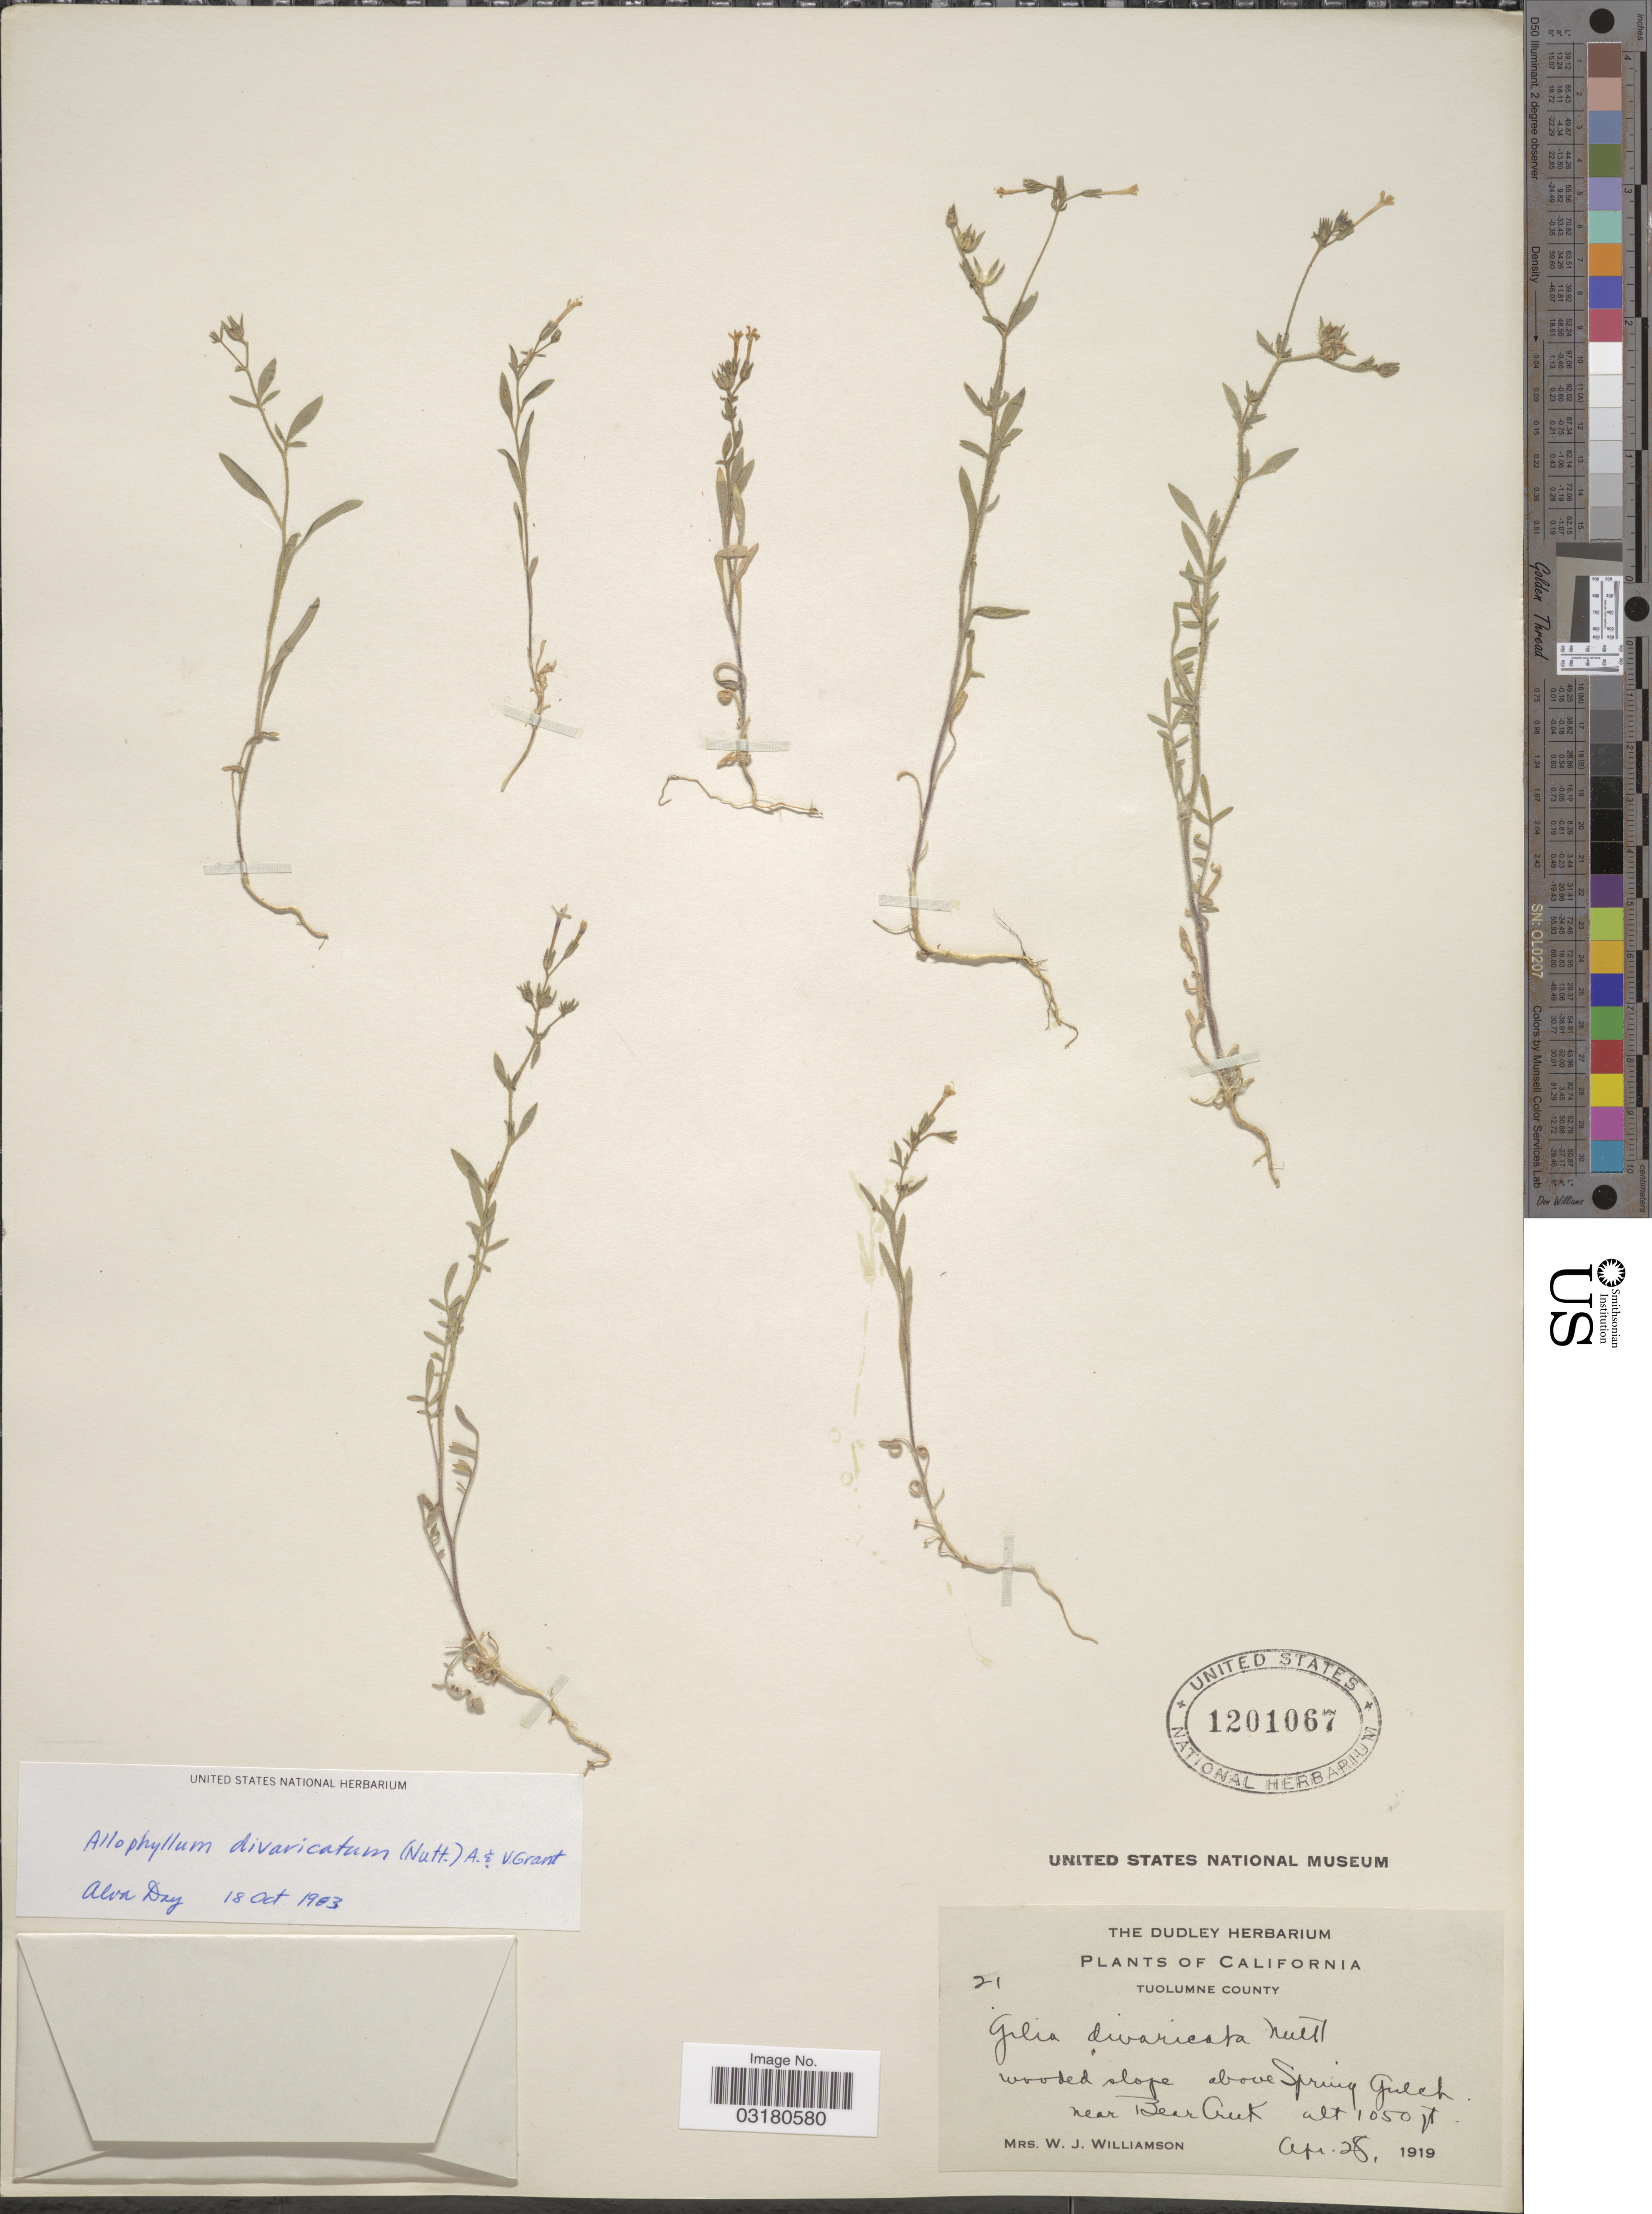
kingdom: Plantae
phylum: Tracheophyta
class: Magnoliopsida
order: Ericales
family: Polemoniaceae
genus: Allophyllum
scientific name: Allophyllum divaricatum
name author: (Nutt.) A.D. Grant & V.E. Grant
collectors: W. Williamson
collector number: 21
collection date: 1919-04-28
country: United States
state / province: California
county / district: Tuolumne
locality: Tuolumne County. Wooded slope above Spring Gulch near Beer Creek.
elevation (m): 320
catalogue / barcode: US 1201067